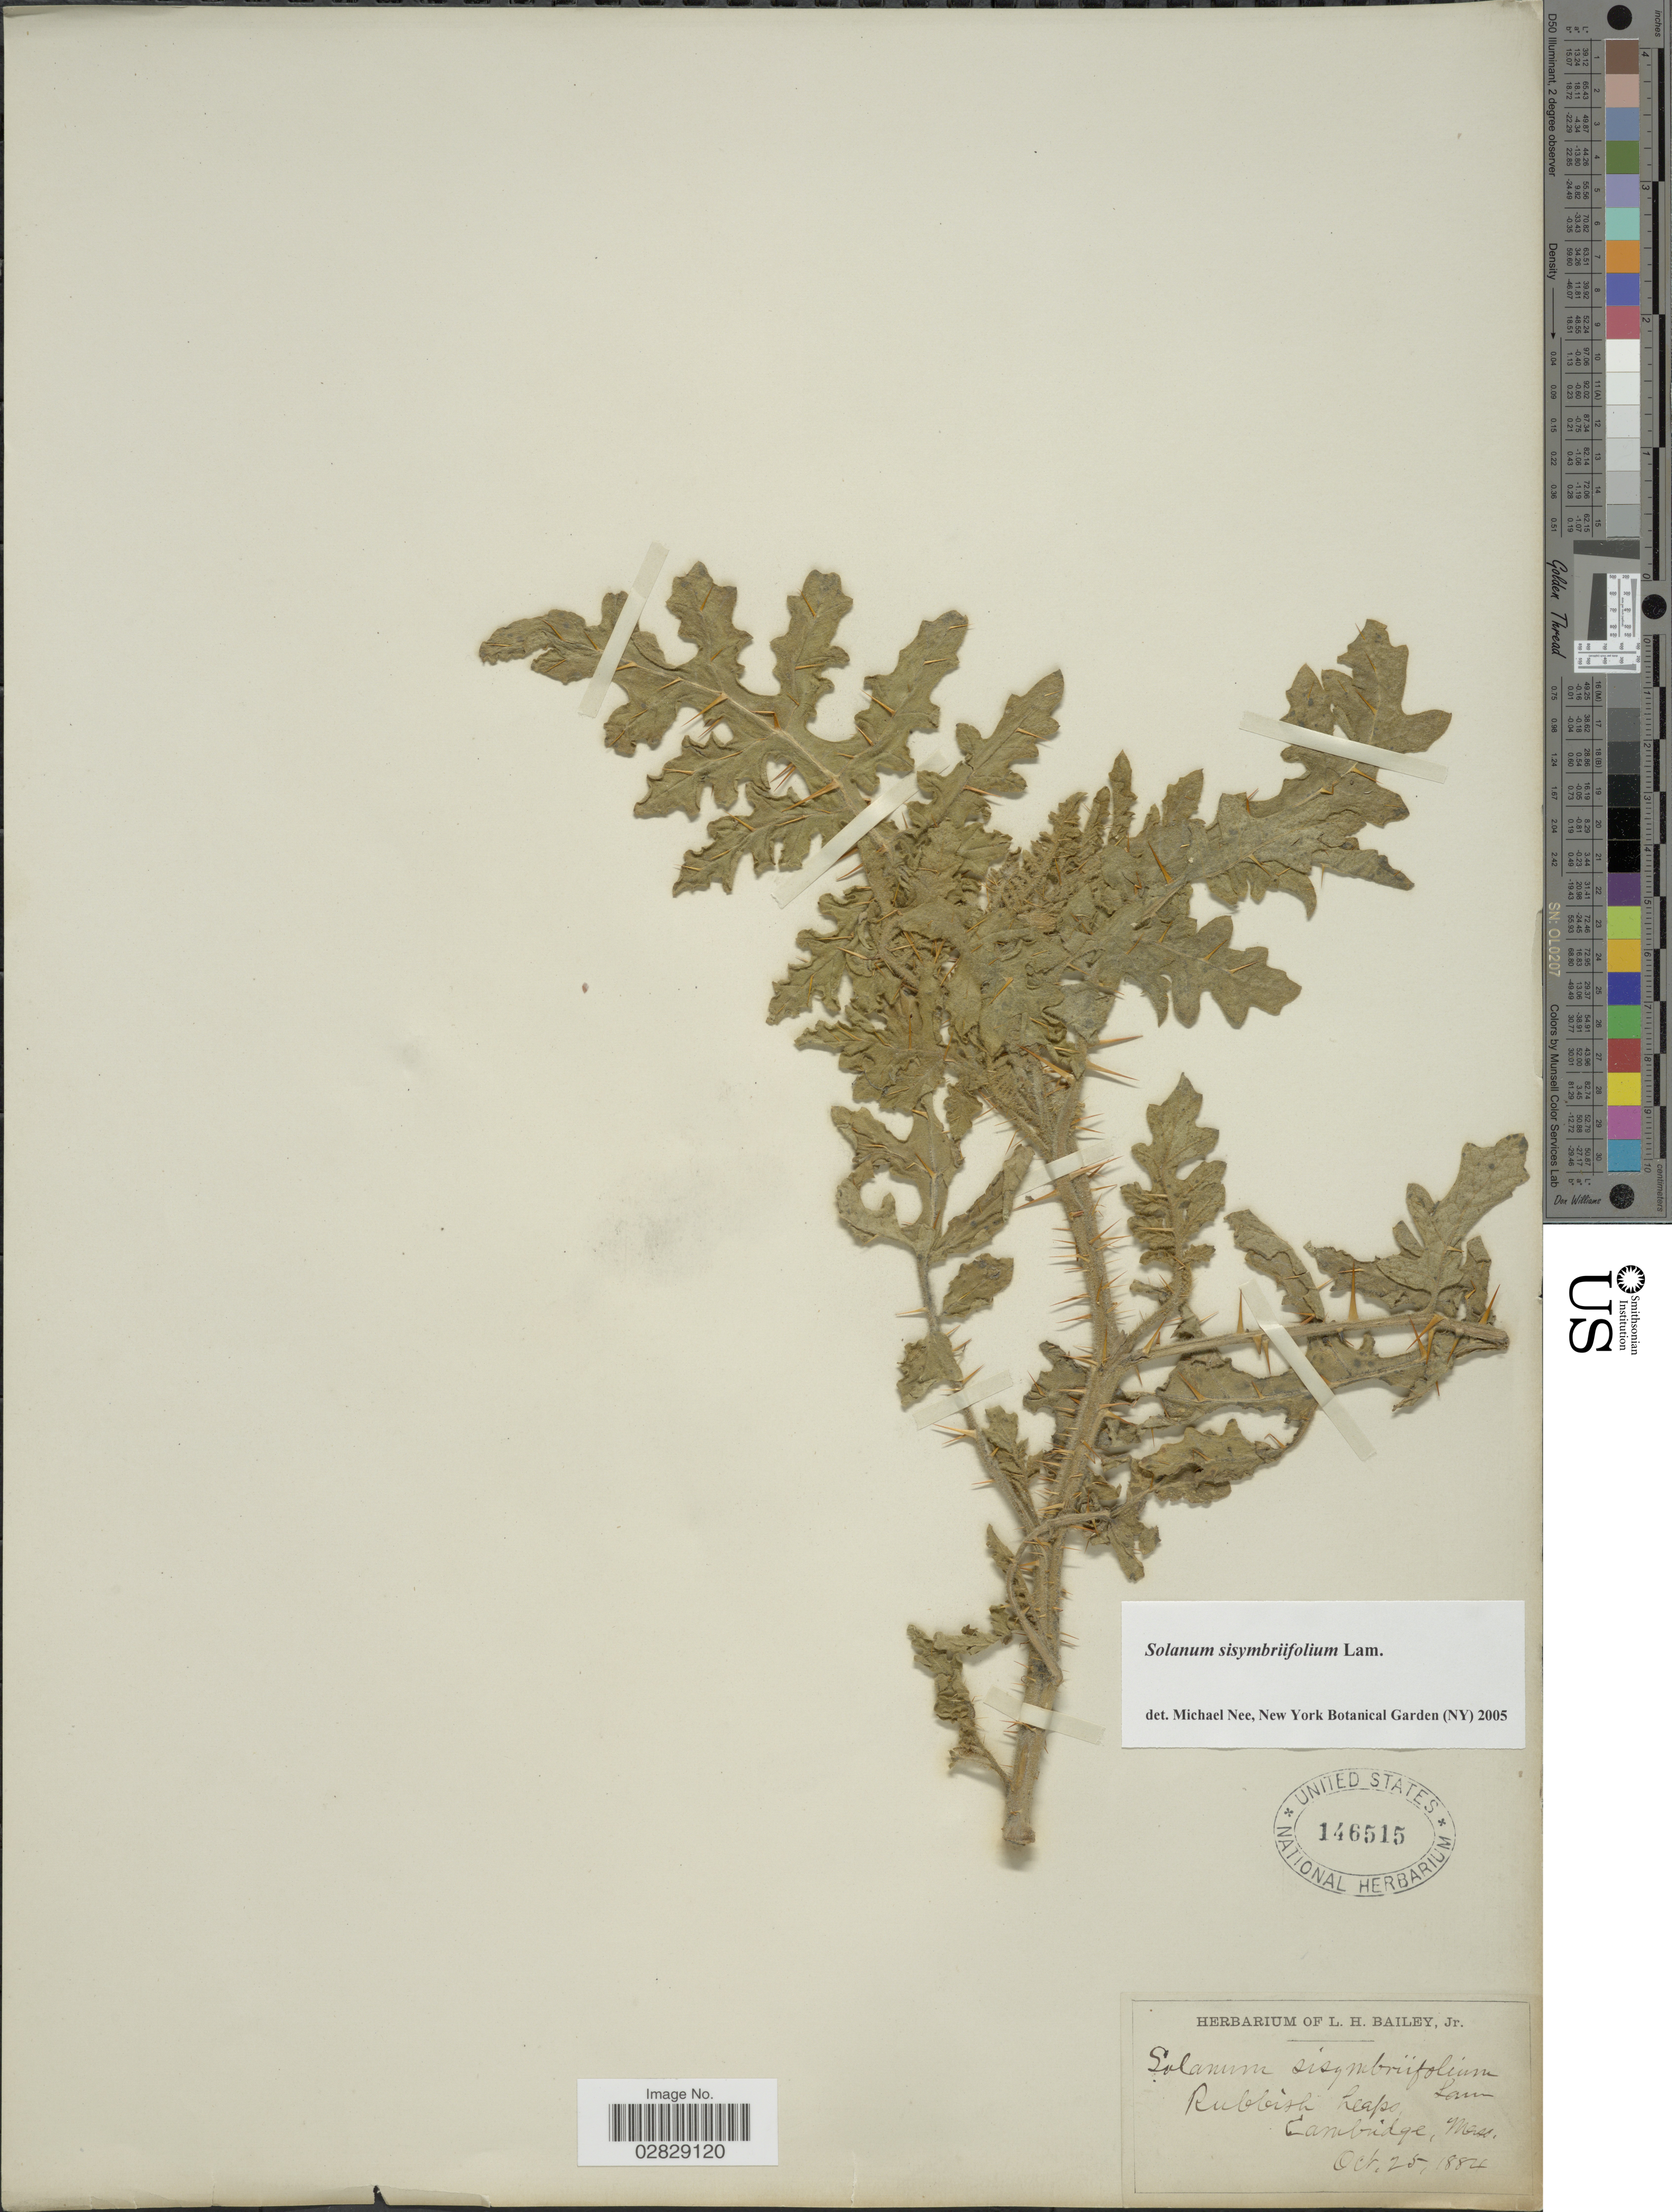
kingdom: Plantae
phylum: Tracheophyta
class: Magnoliopsida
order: Solanales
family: Solanaceae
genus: Solanum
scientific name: Solanum sisymbrifolium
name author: Lam.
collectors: ex herb. L. H. Bailey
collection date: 1884-10-25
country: United States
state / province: Massachusetts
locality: Cambridge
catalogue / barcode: US 146515